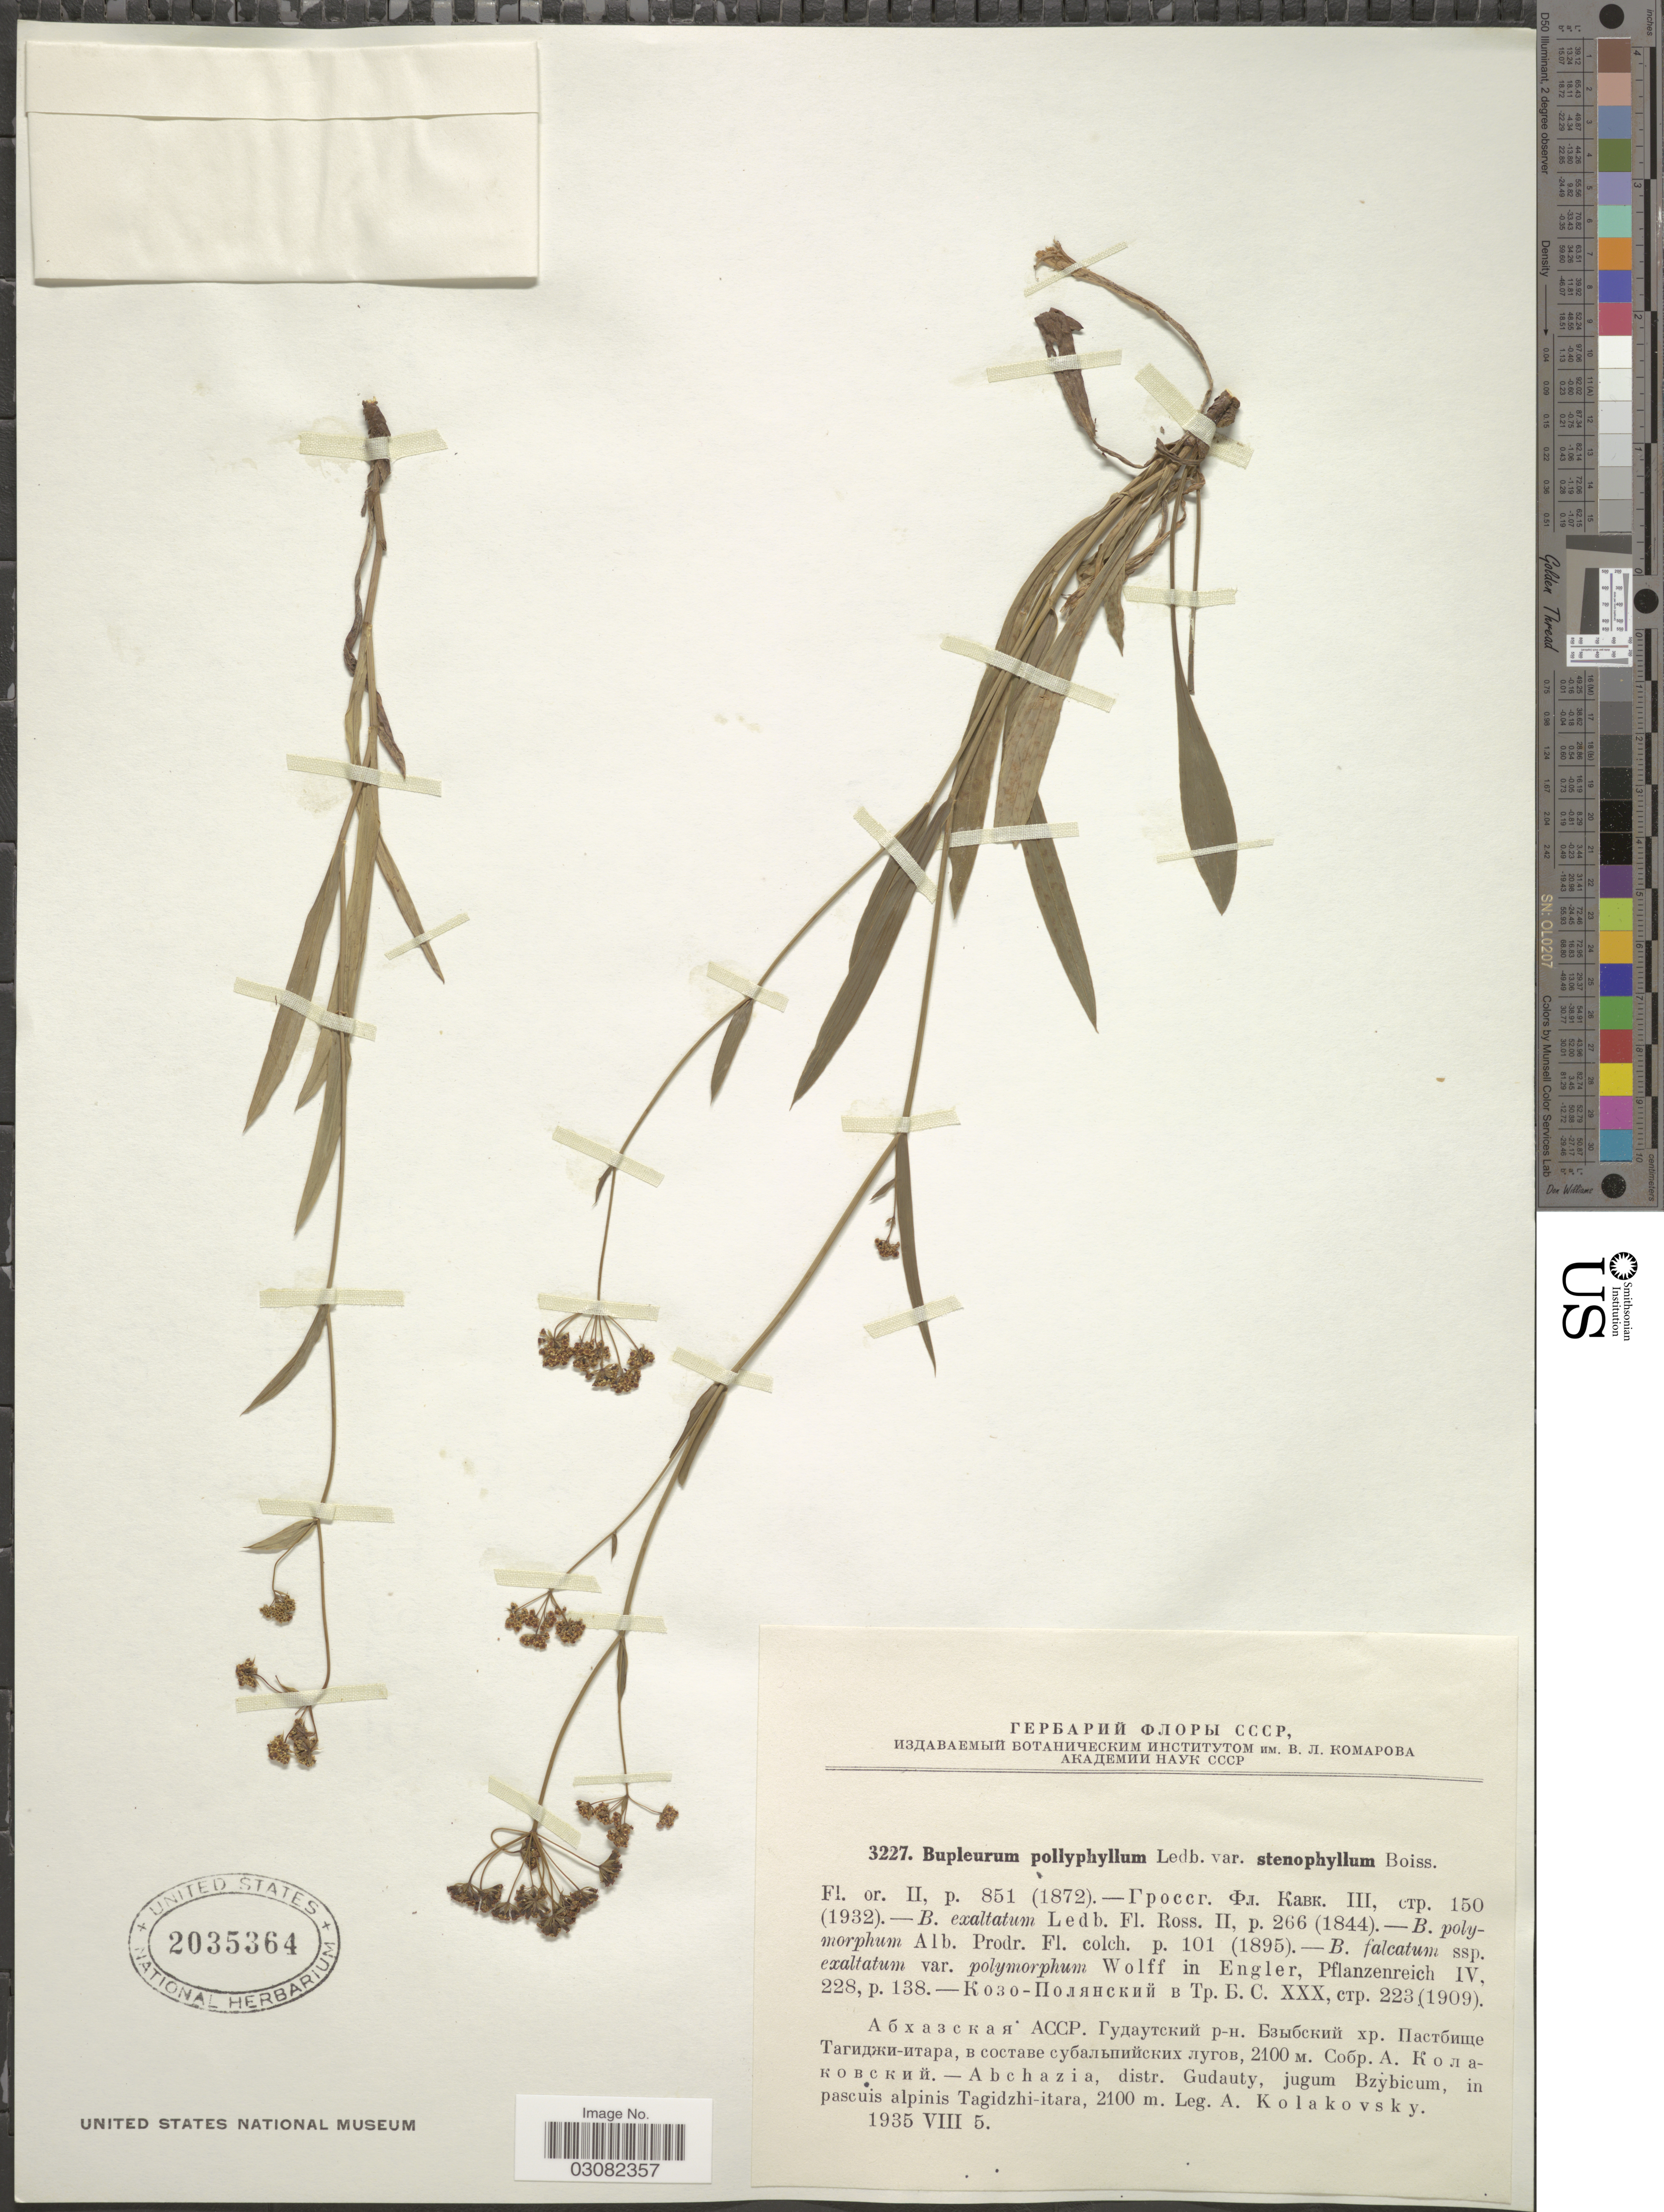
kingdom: Plantae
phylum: Tracheophyta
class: Magnoliopsida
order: Apiales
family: Apiaceae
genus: Bupleurum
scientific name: Bupleurum polyphyllum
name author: Ledeb.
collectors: A. Kolakovsky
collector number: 3227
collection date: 1935-08-05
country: Georgia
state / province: Abkhazia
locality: Abchazia, distr. Gudauty, jugum Bzybicum, in pascuis alpinis Tagidzhi-itara.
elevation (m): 2100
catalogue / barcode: US 2035364